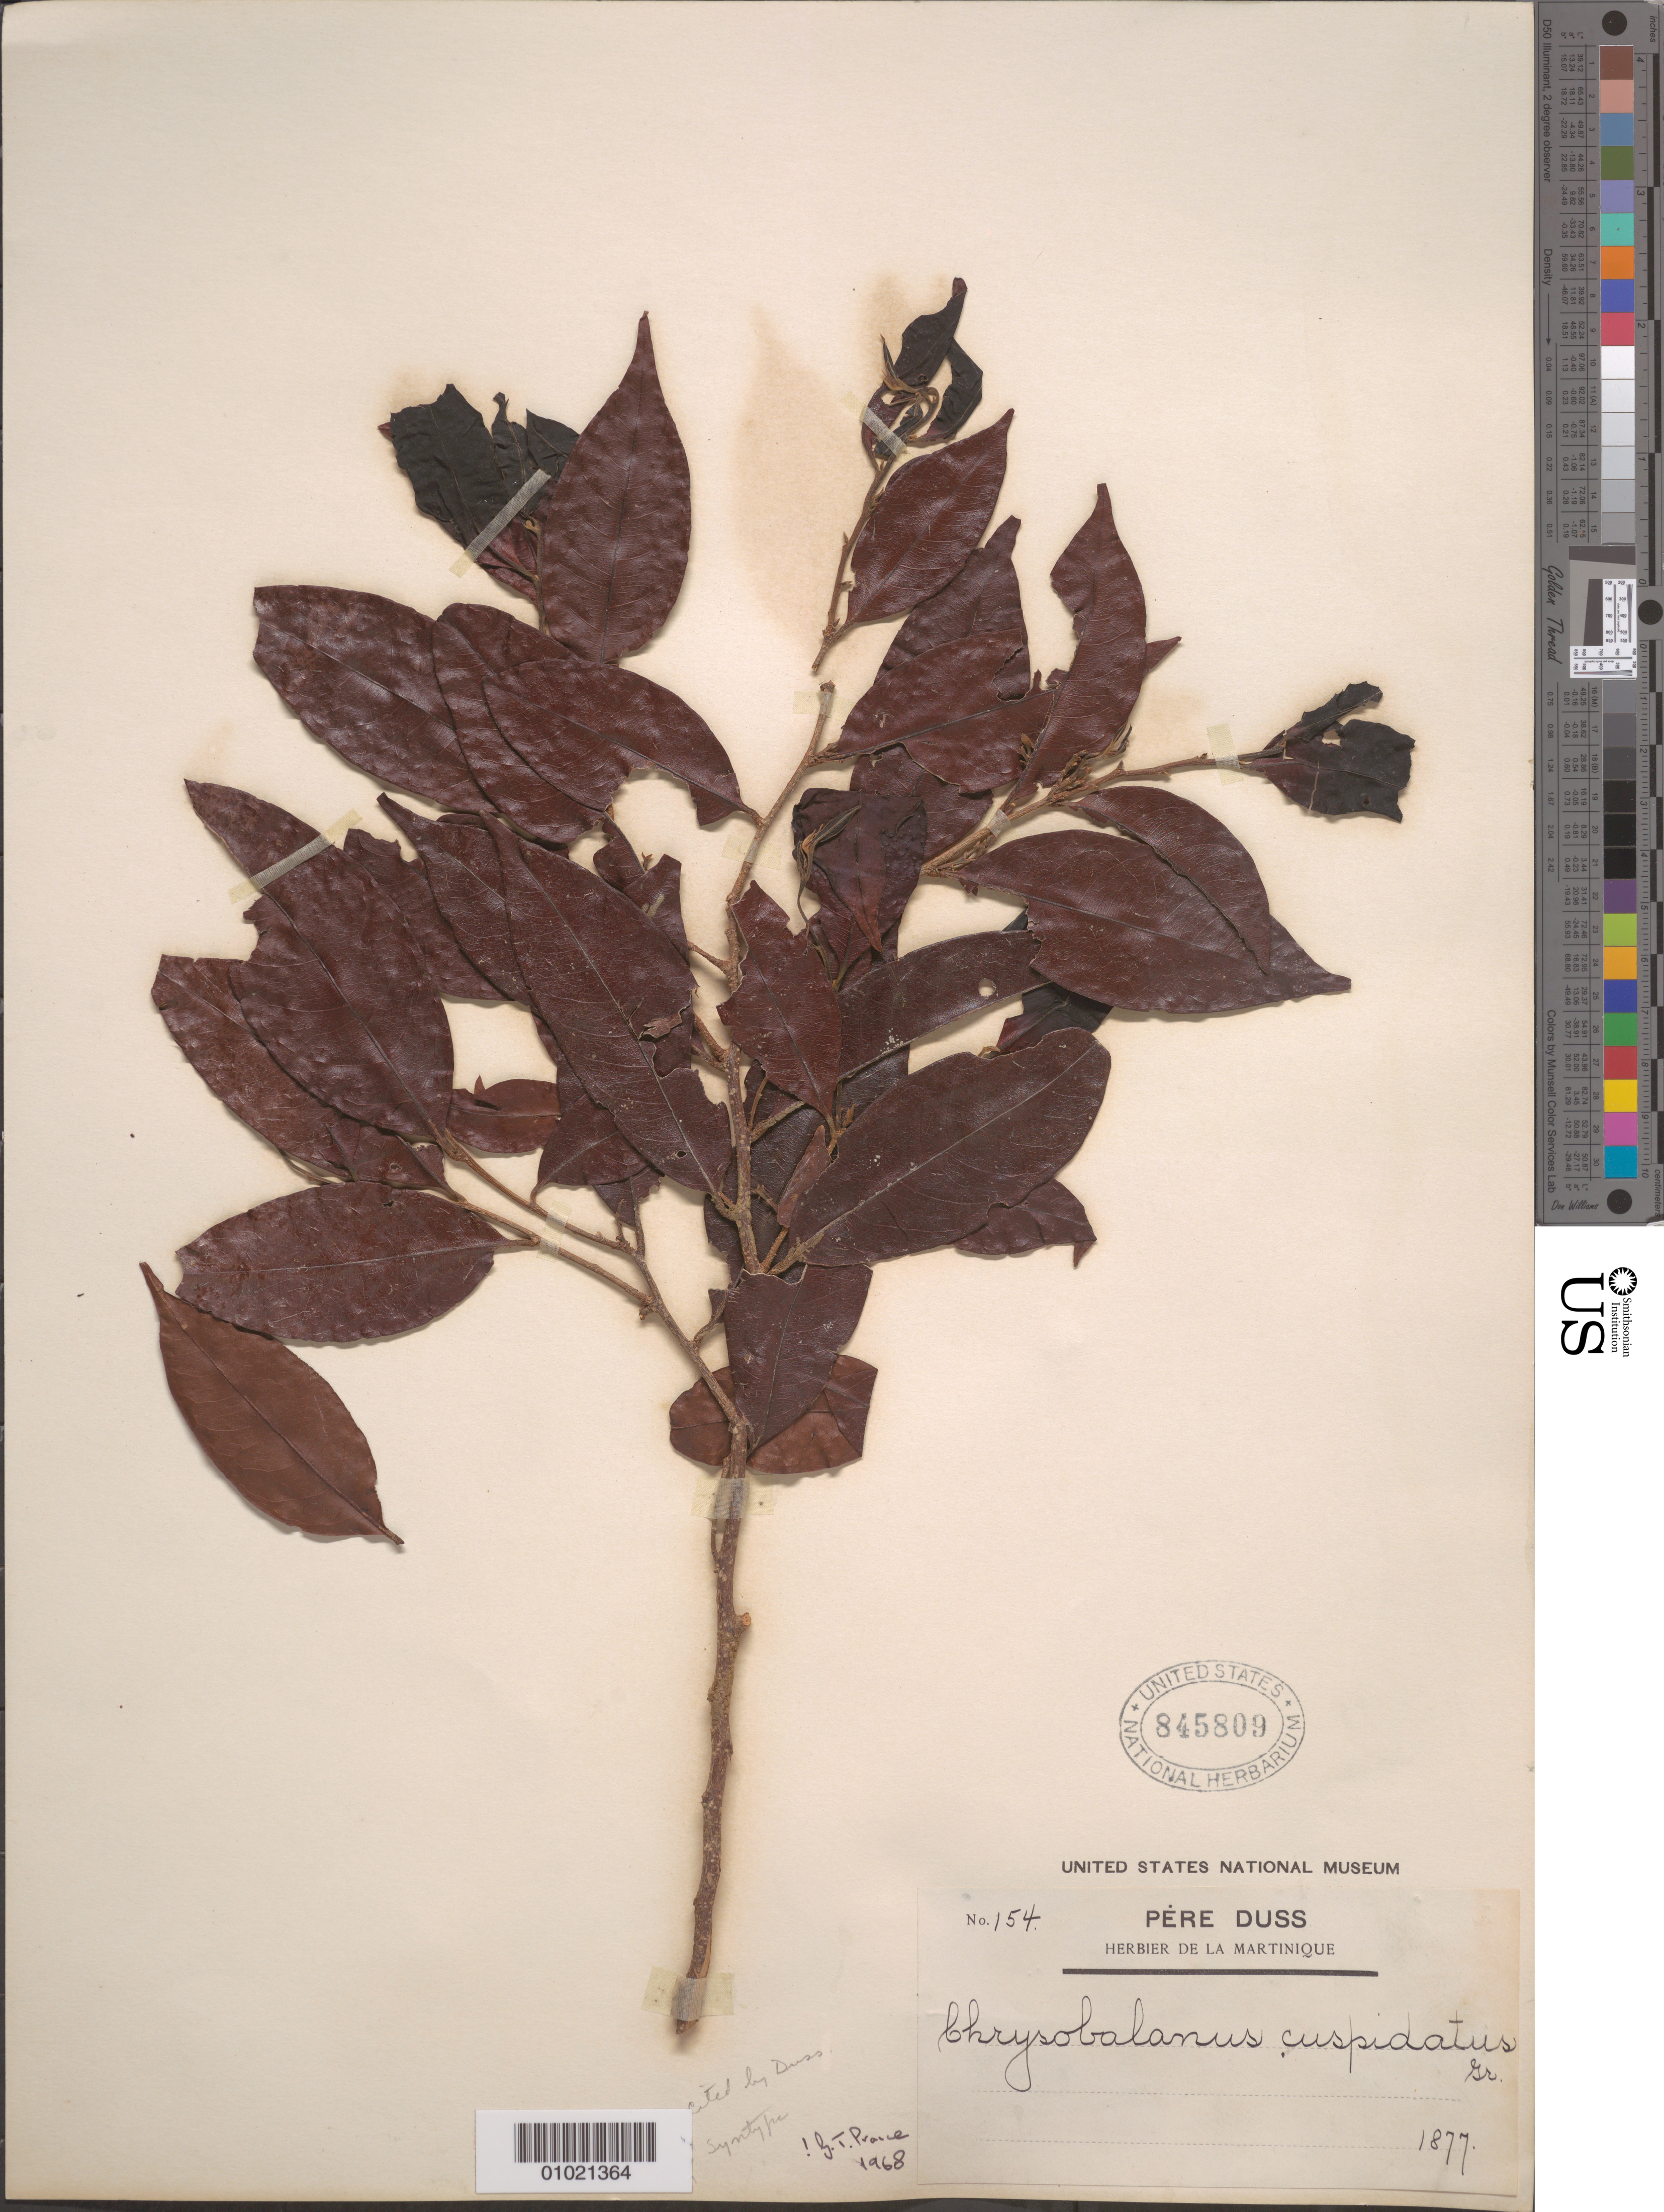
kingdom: Plantae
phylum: Tracheophyta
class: Magnoliopsida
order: Malpighiales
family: Chrysobalanaceae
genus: Chrysobalanus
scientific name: Chrysobalanus cuspidatus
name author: Griseb.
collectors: Père Duss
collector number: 154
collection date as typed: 1877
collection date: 1877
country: Martinique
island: Martinique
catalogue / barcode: US 845809